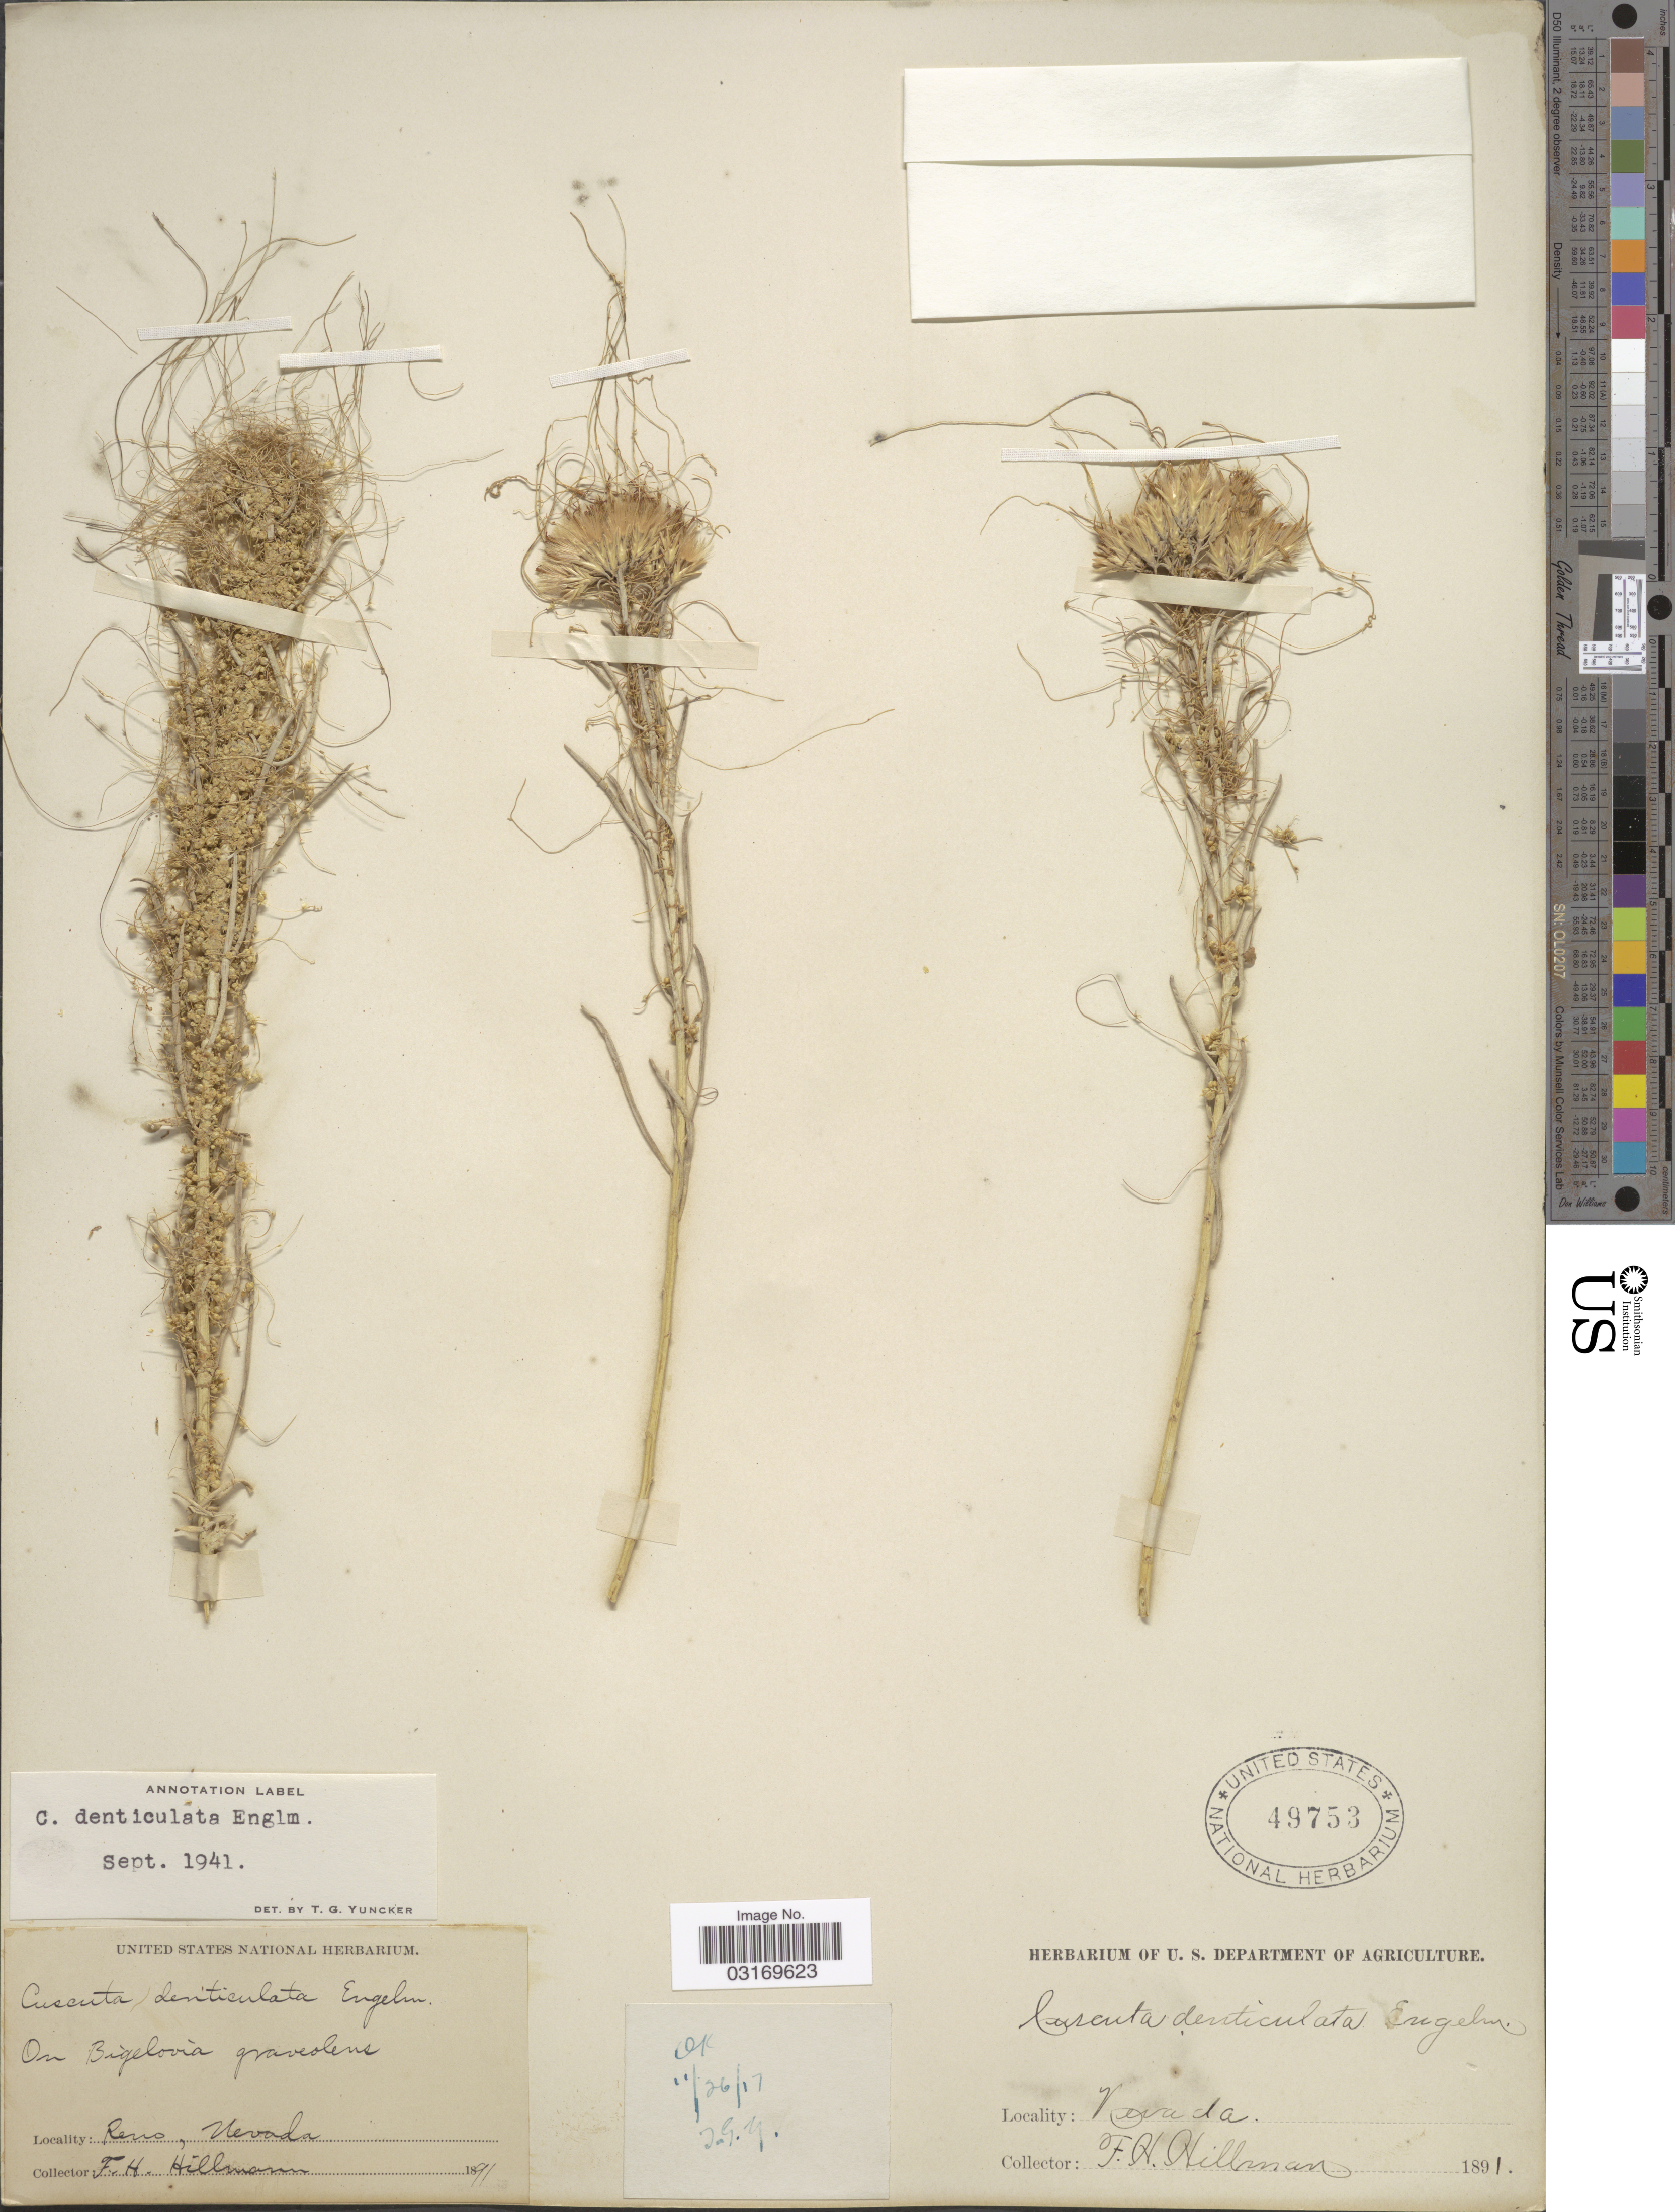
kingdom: Plantae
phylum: Tracheophyta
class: Magnoliopsida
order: Solanales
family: Convolvulaceae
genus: Cuscuta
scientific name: Cuscuta denticulata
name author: Engelm.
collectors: F. Hillman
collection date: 1891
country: United States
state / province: Nevada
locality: Reno.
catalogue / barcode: US 49753